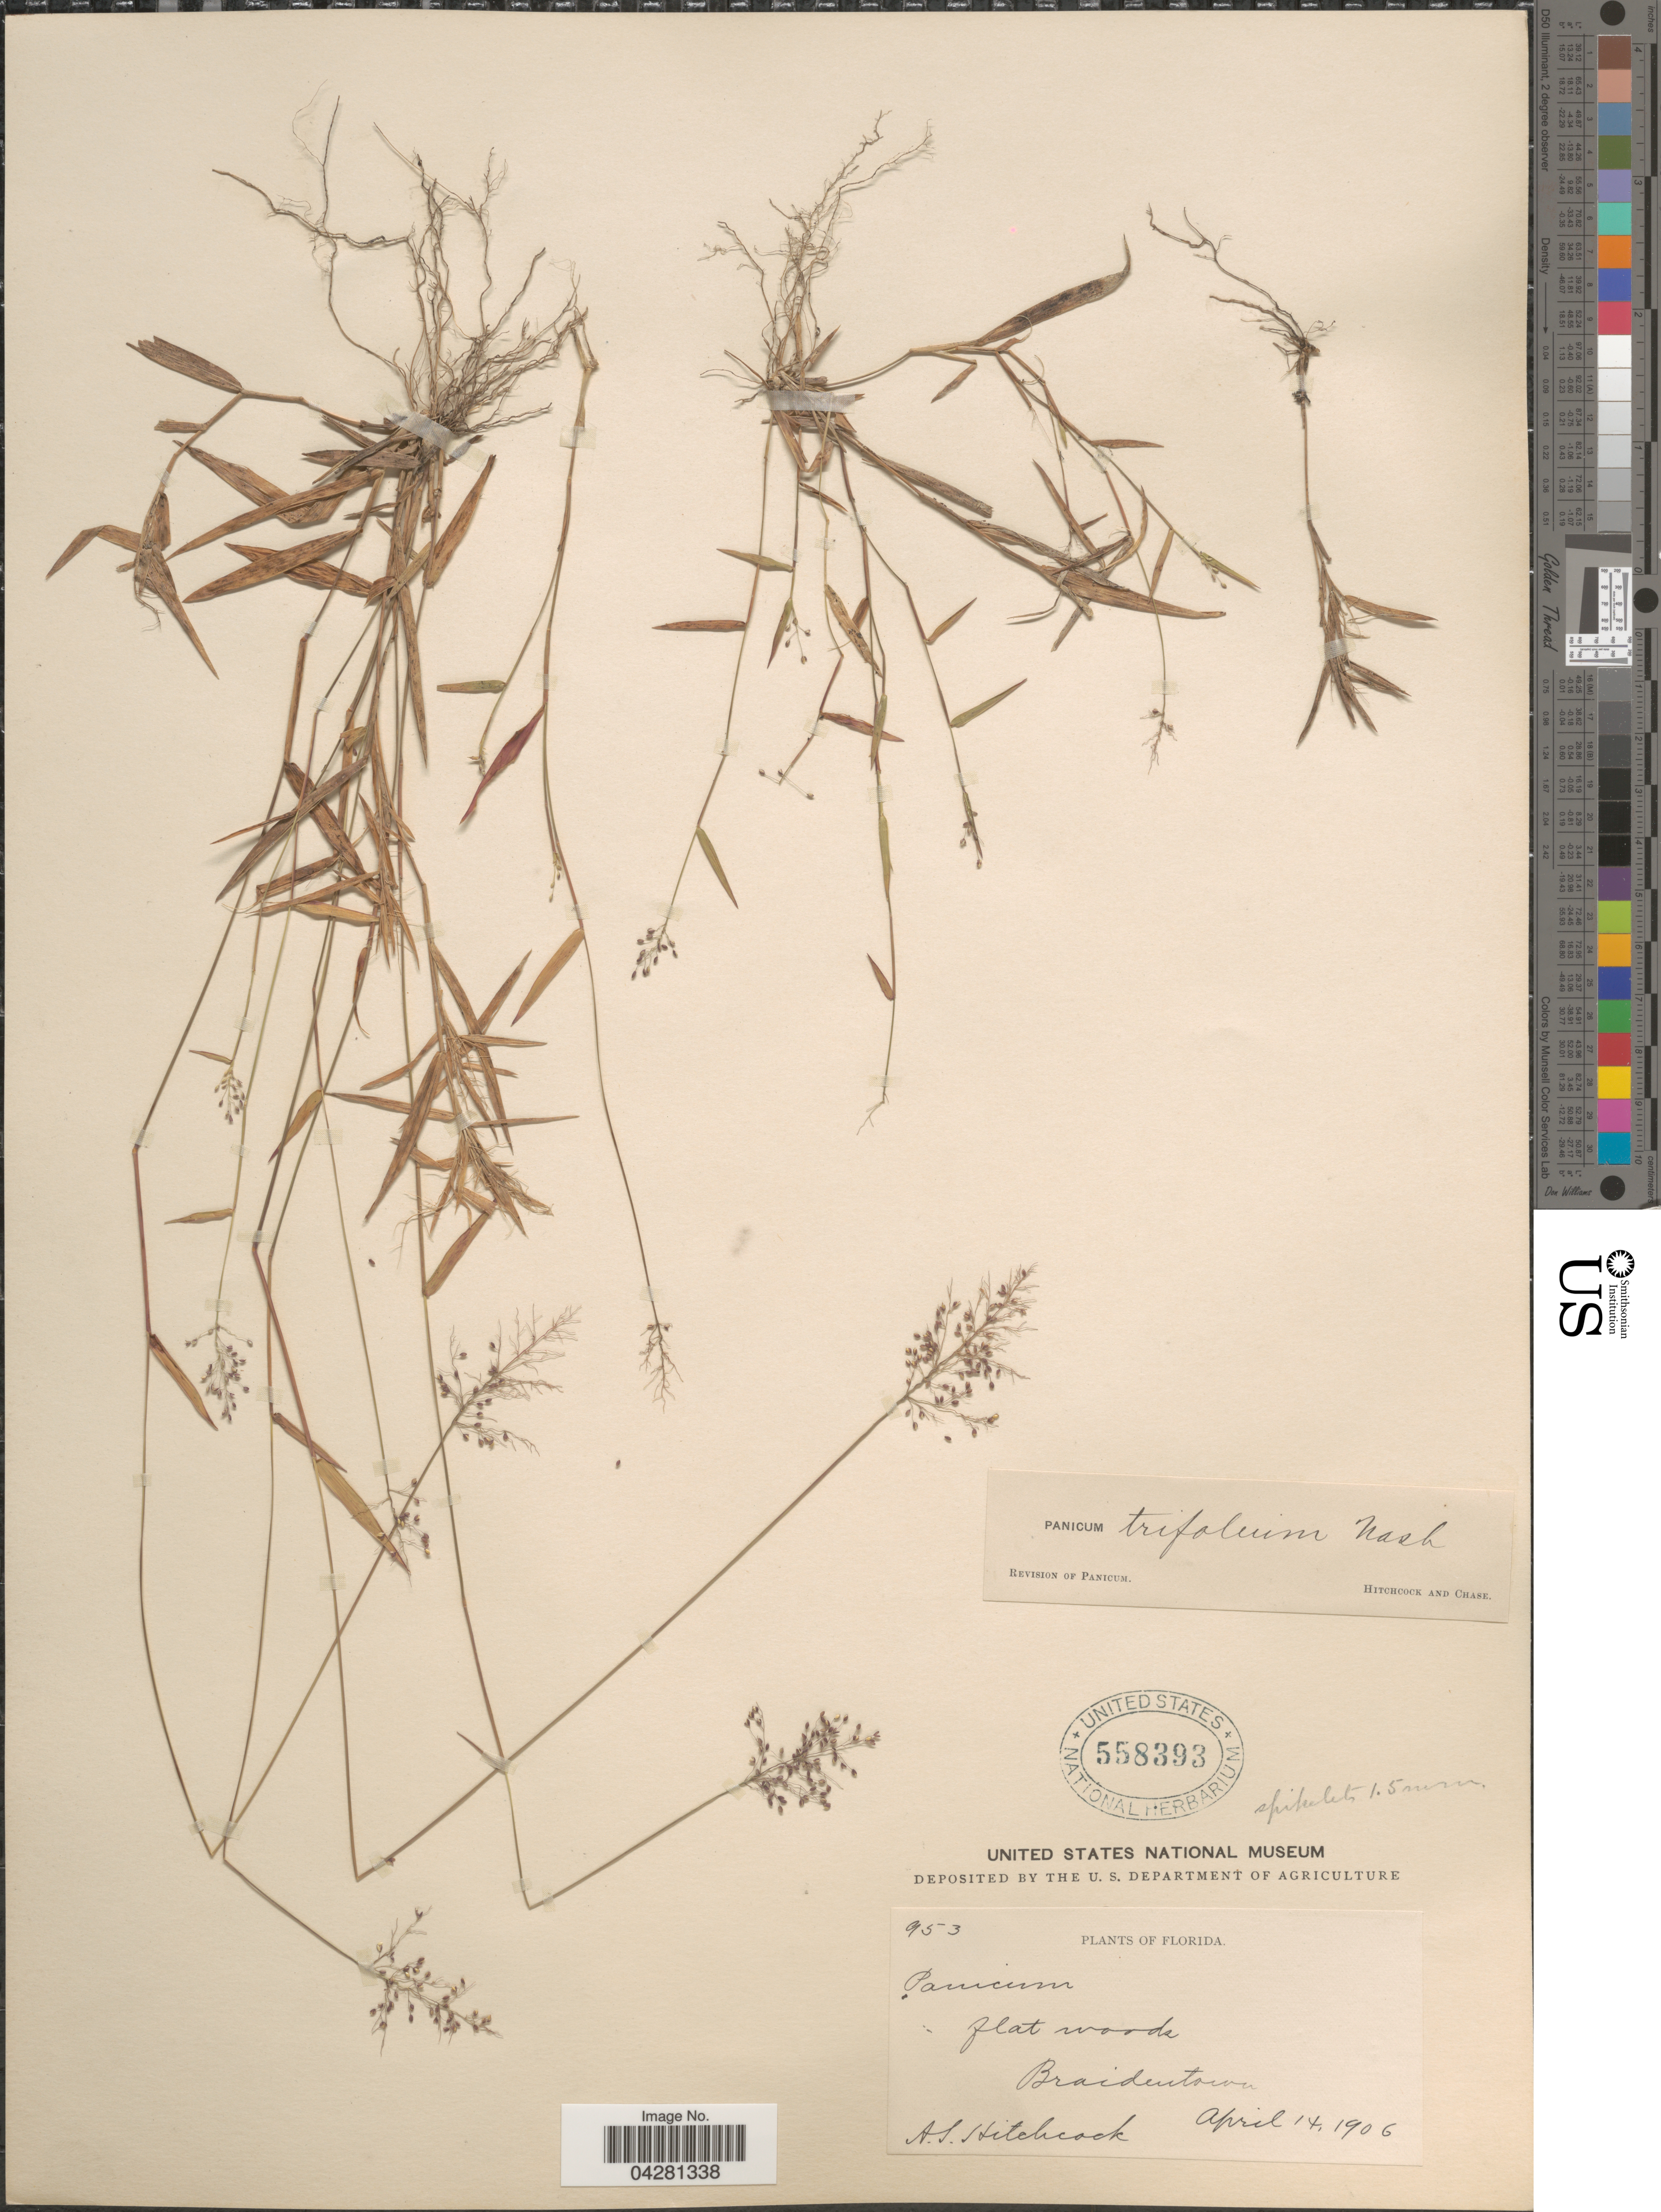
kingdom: Plantae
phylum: Tracheophyta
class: Liliopsida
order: Poales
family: Poaceae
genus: Dichanthelium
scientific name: Dichanthelium dichotomum var. unciphyllum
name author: (Trin.) Davidse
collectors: A. S. Hitchcock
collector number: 953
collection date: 1906-04-14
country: United States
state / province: Florida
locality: Braidentown.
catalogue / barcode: US 558393